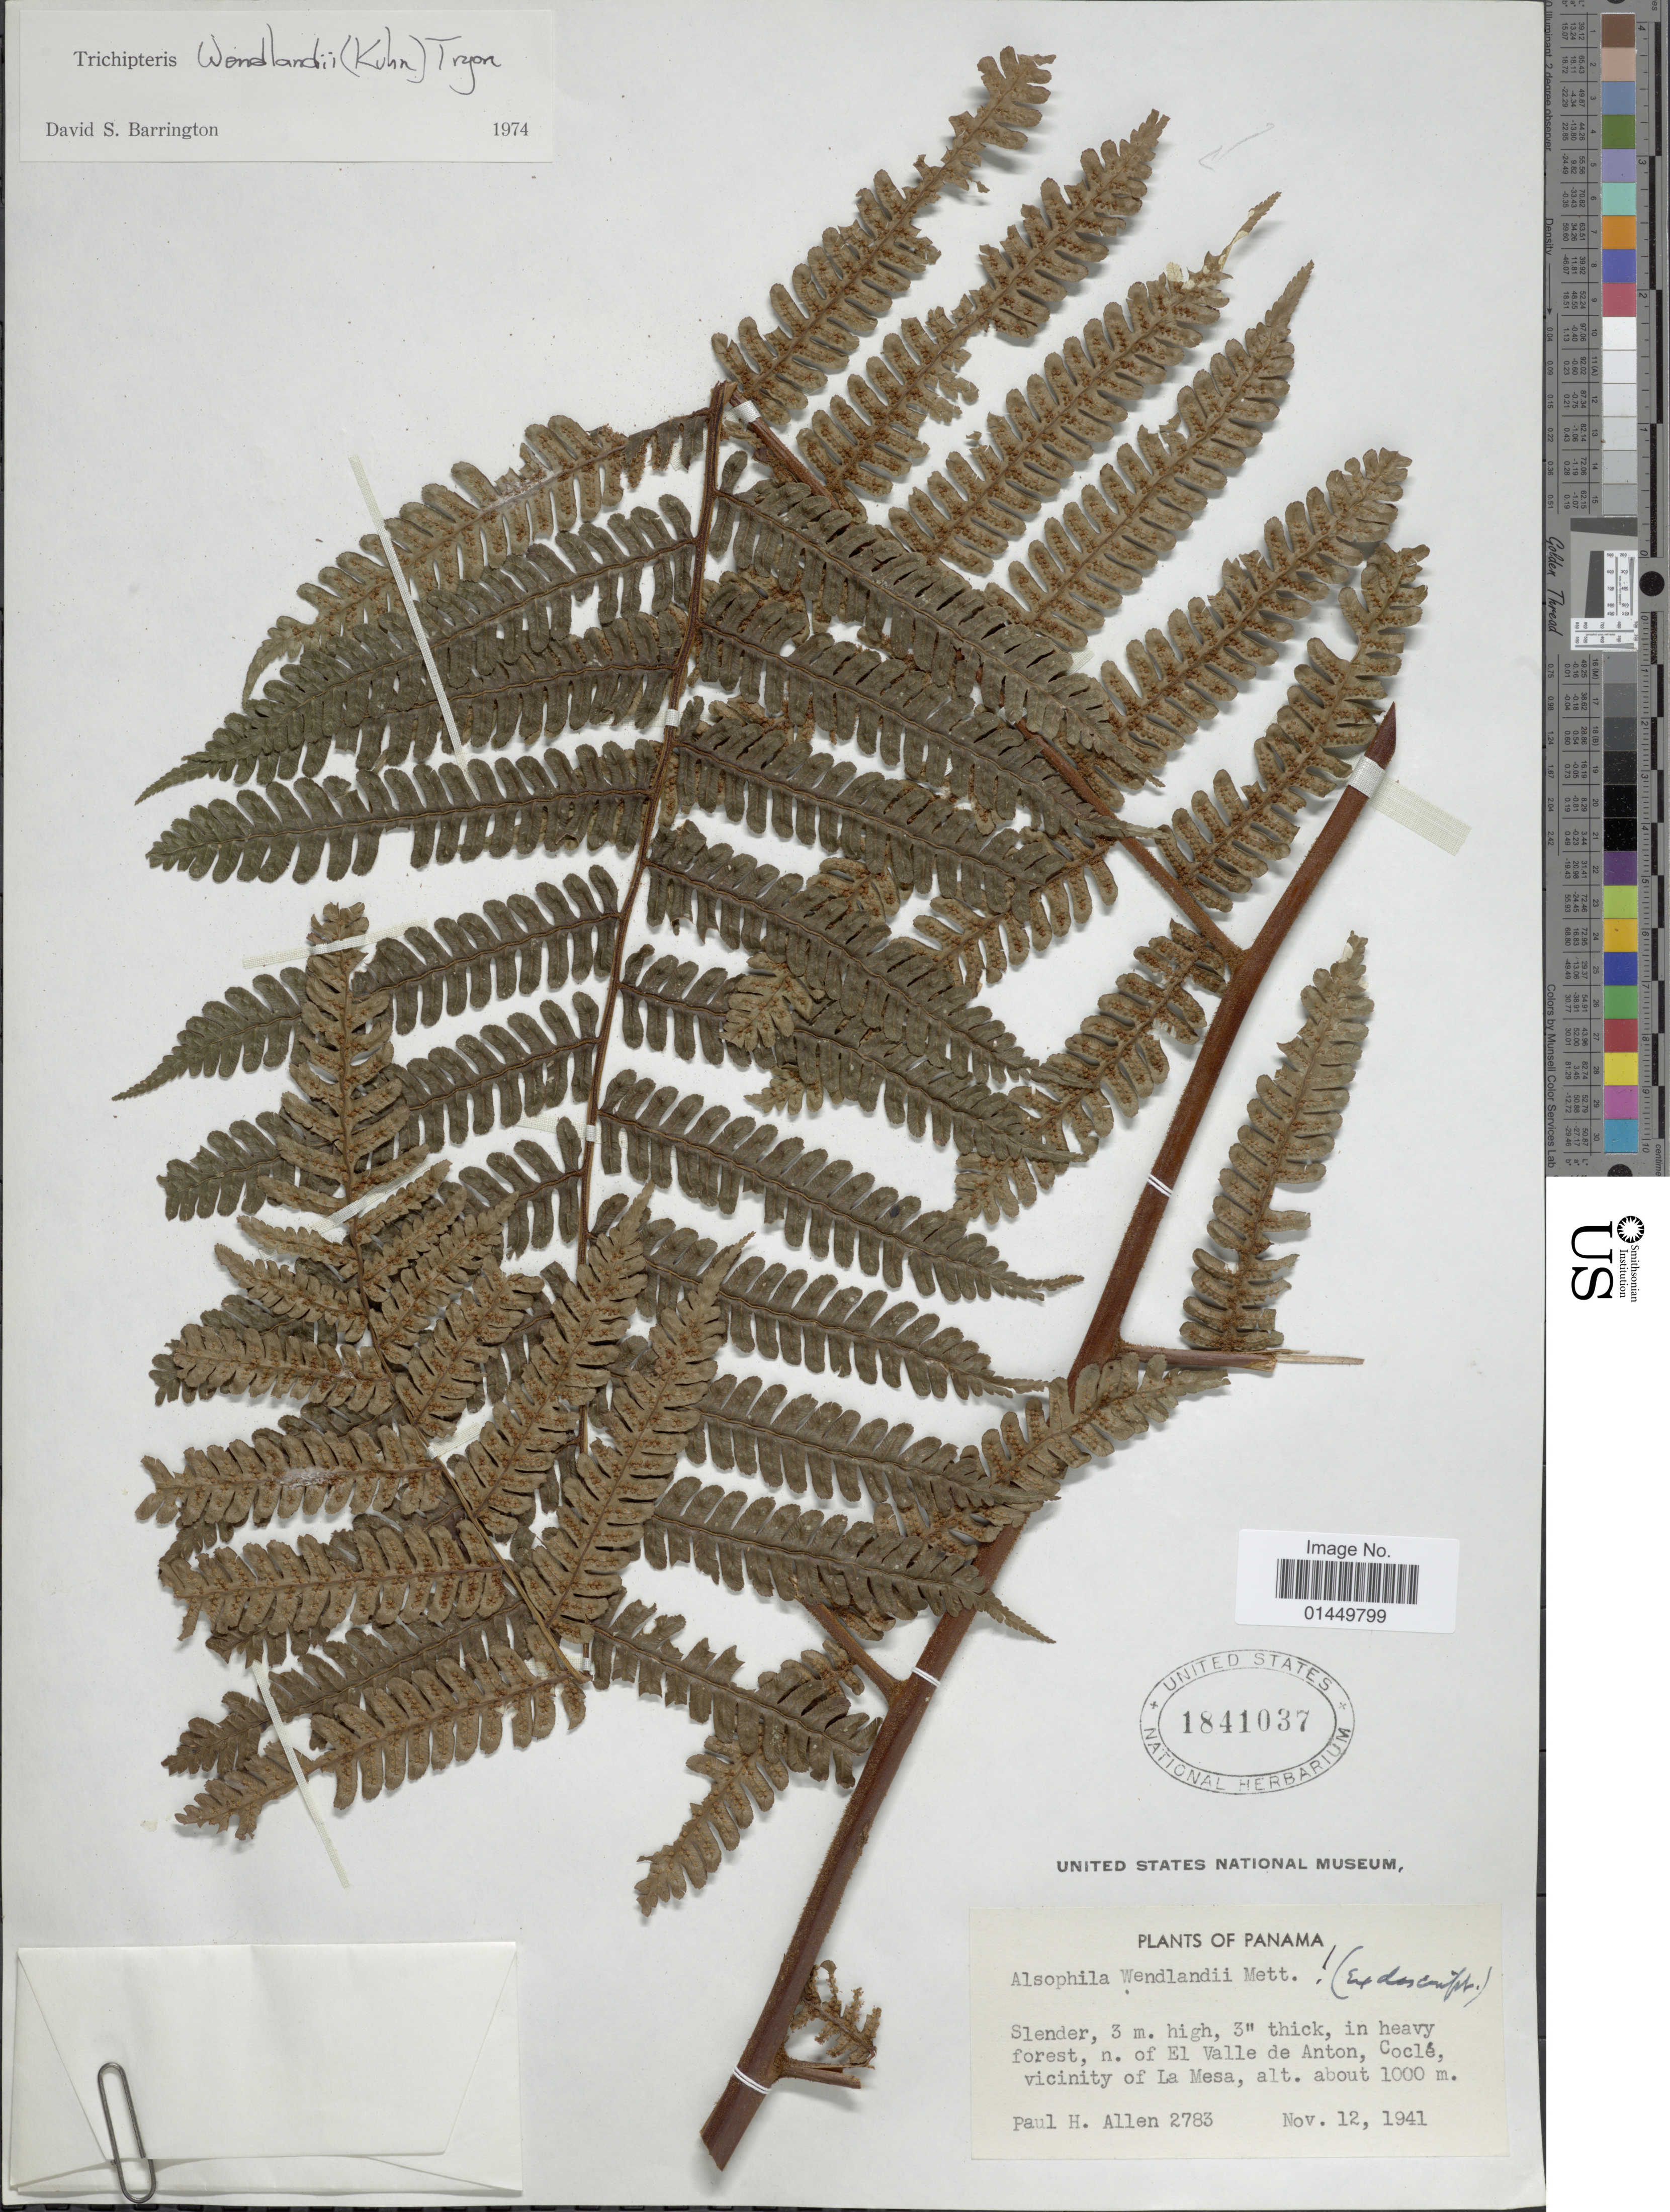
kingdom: Plantae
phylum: Tracheophyta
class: Polypodiopsida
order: Cyatheales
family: Cyatheaceae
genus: Cyathea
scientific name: Cyathea wendlandii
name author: (Mett. ex Kuhn) Domin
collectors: P. H. Allen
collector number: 2783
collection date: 1941-11-12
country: Panama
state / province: Coclé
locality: N. of El Valle de Anton, Cocle, vicinity of La Mesa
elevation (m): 1000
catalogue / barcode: US 1841037